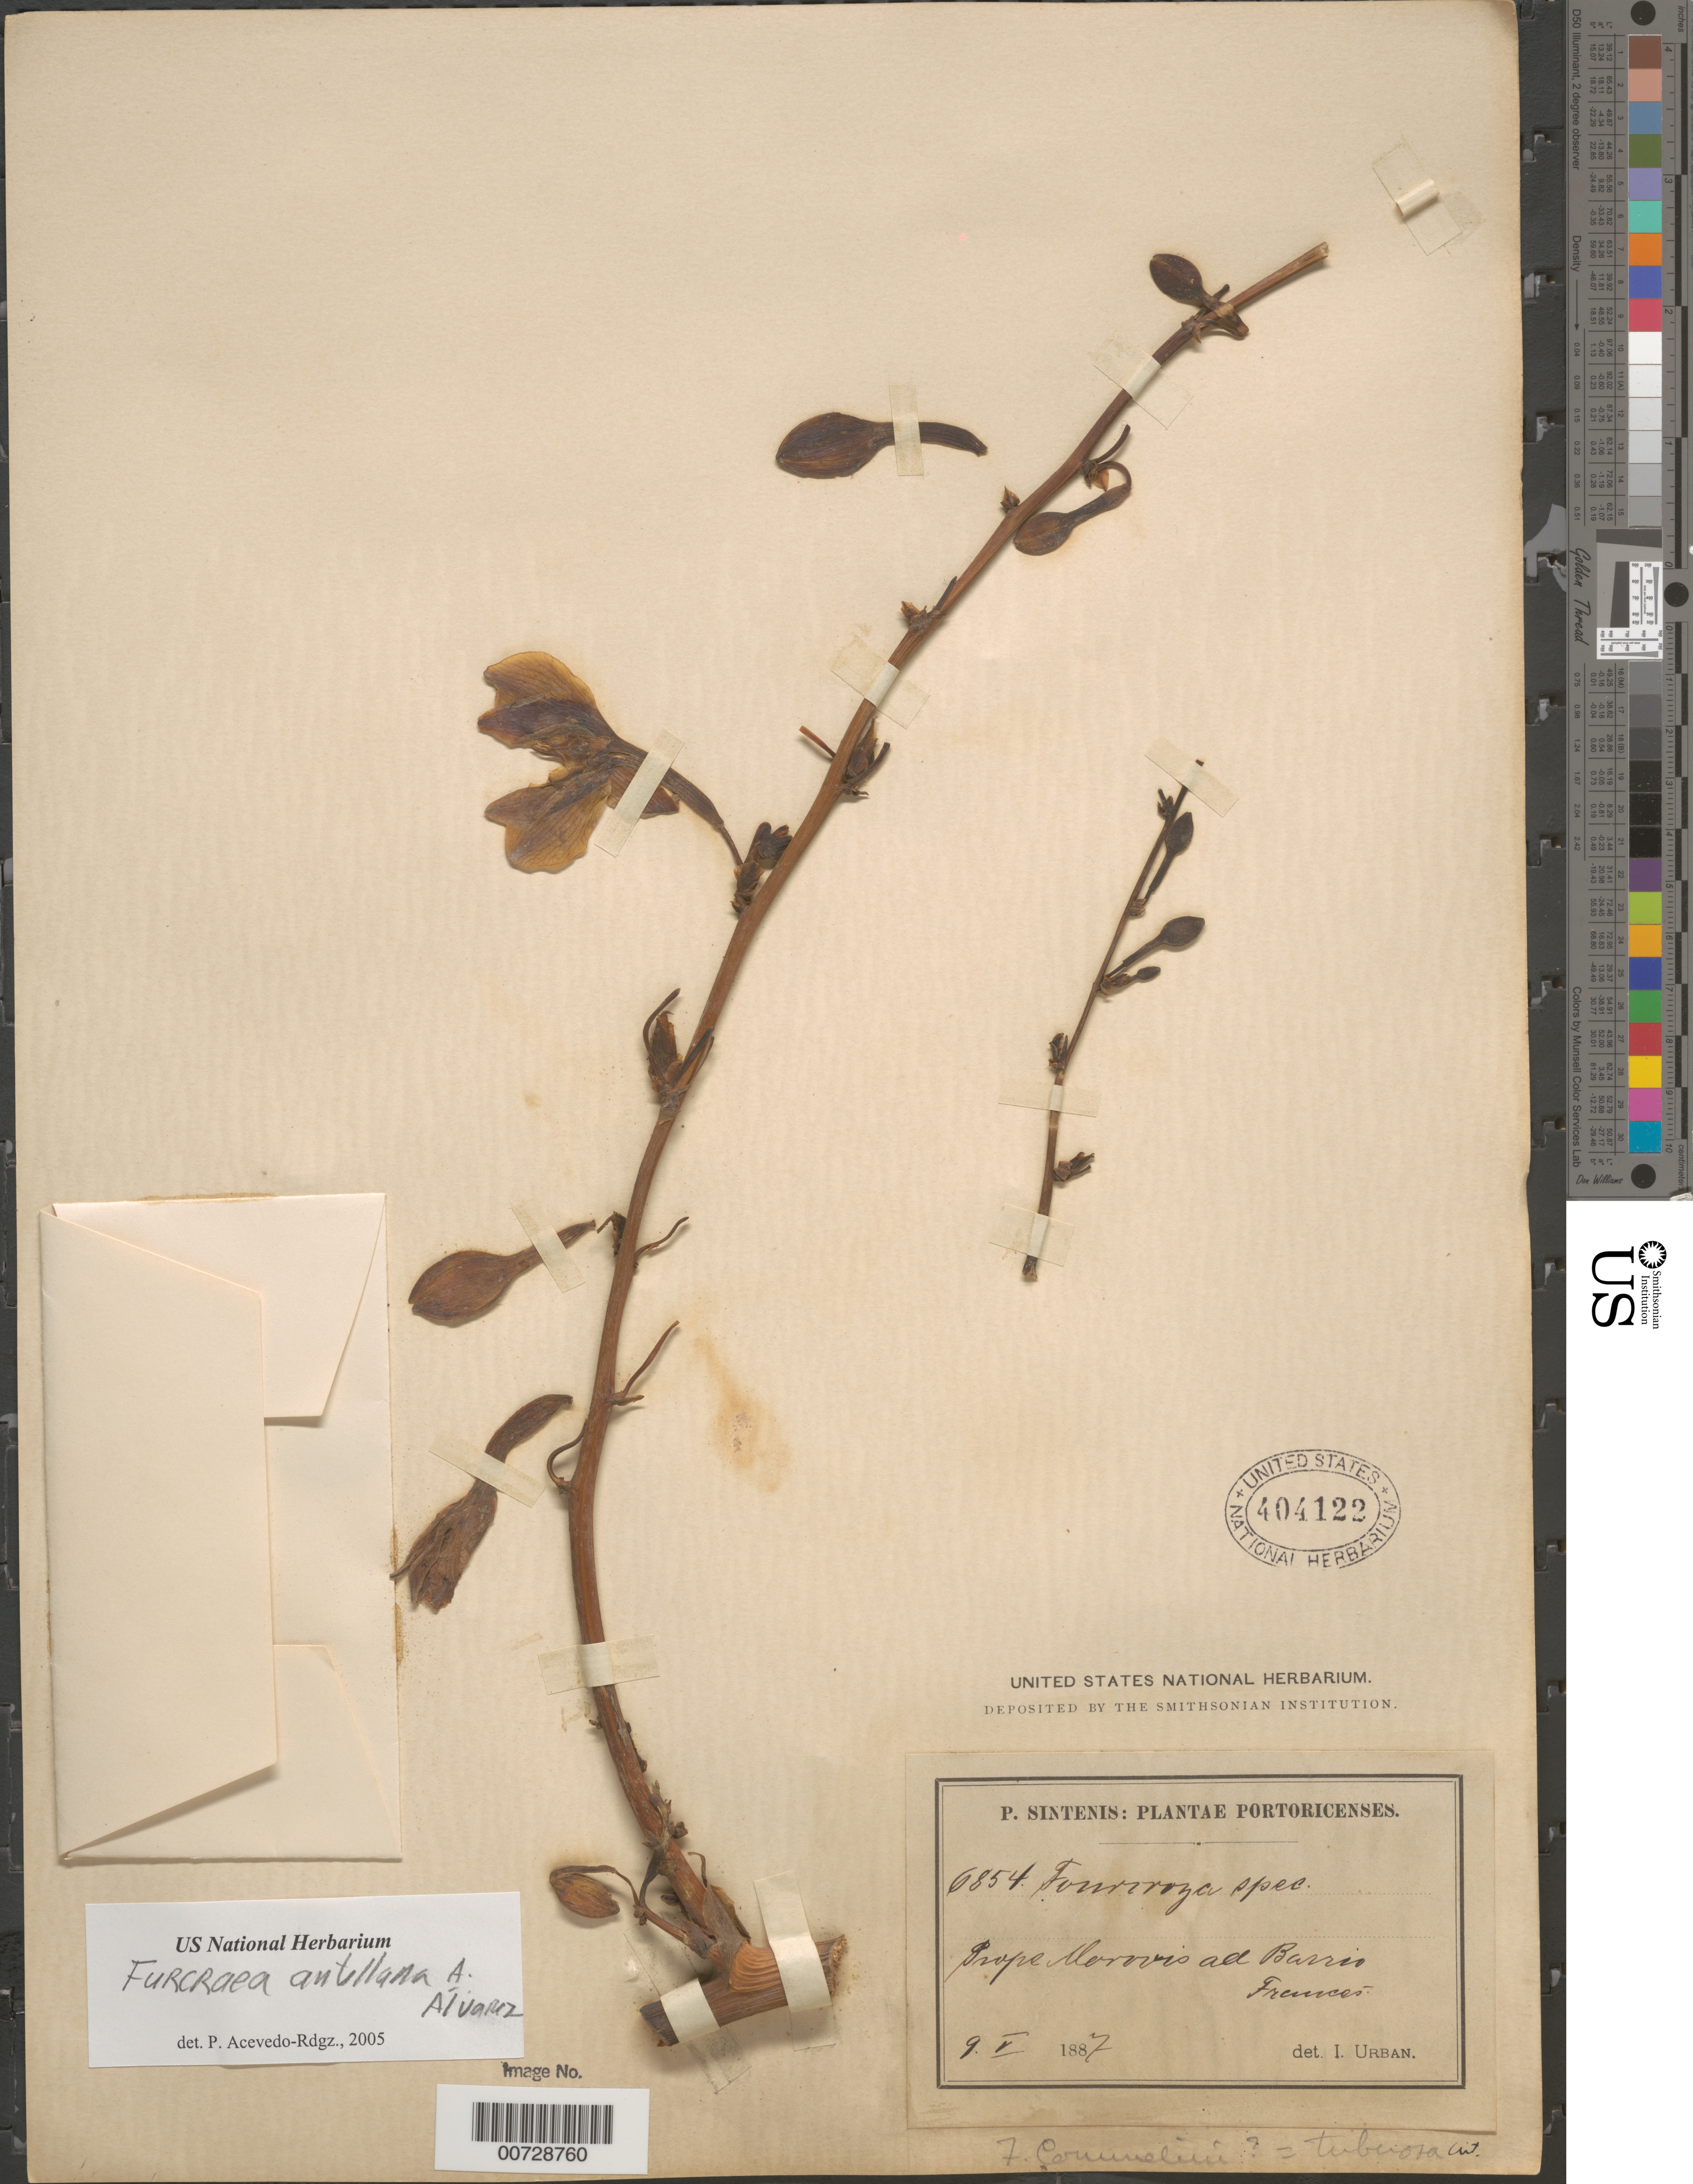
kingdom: Plantae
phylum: Tracheophyta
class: Liliopsida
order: Asparagales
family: Asparagaceae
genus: Furcraea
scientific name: Furcraea antillana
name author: A. Alvarez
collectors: P. Sintenis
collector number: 6854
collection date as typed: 09 May 1887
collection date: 1887-05-09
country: Puerto Rico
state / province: Morovis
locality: Prope Morovis ad Barrio Francés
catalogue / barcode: US 404122